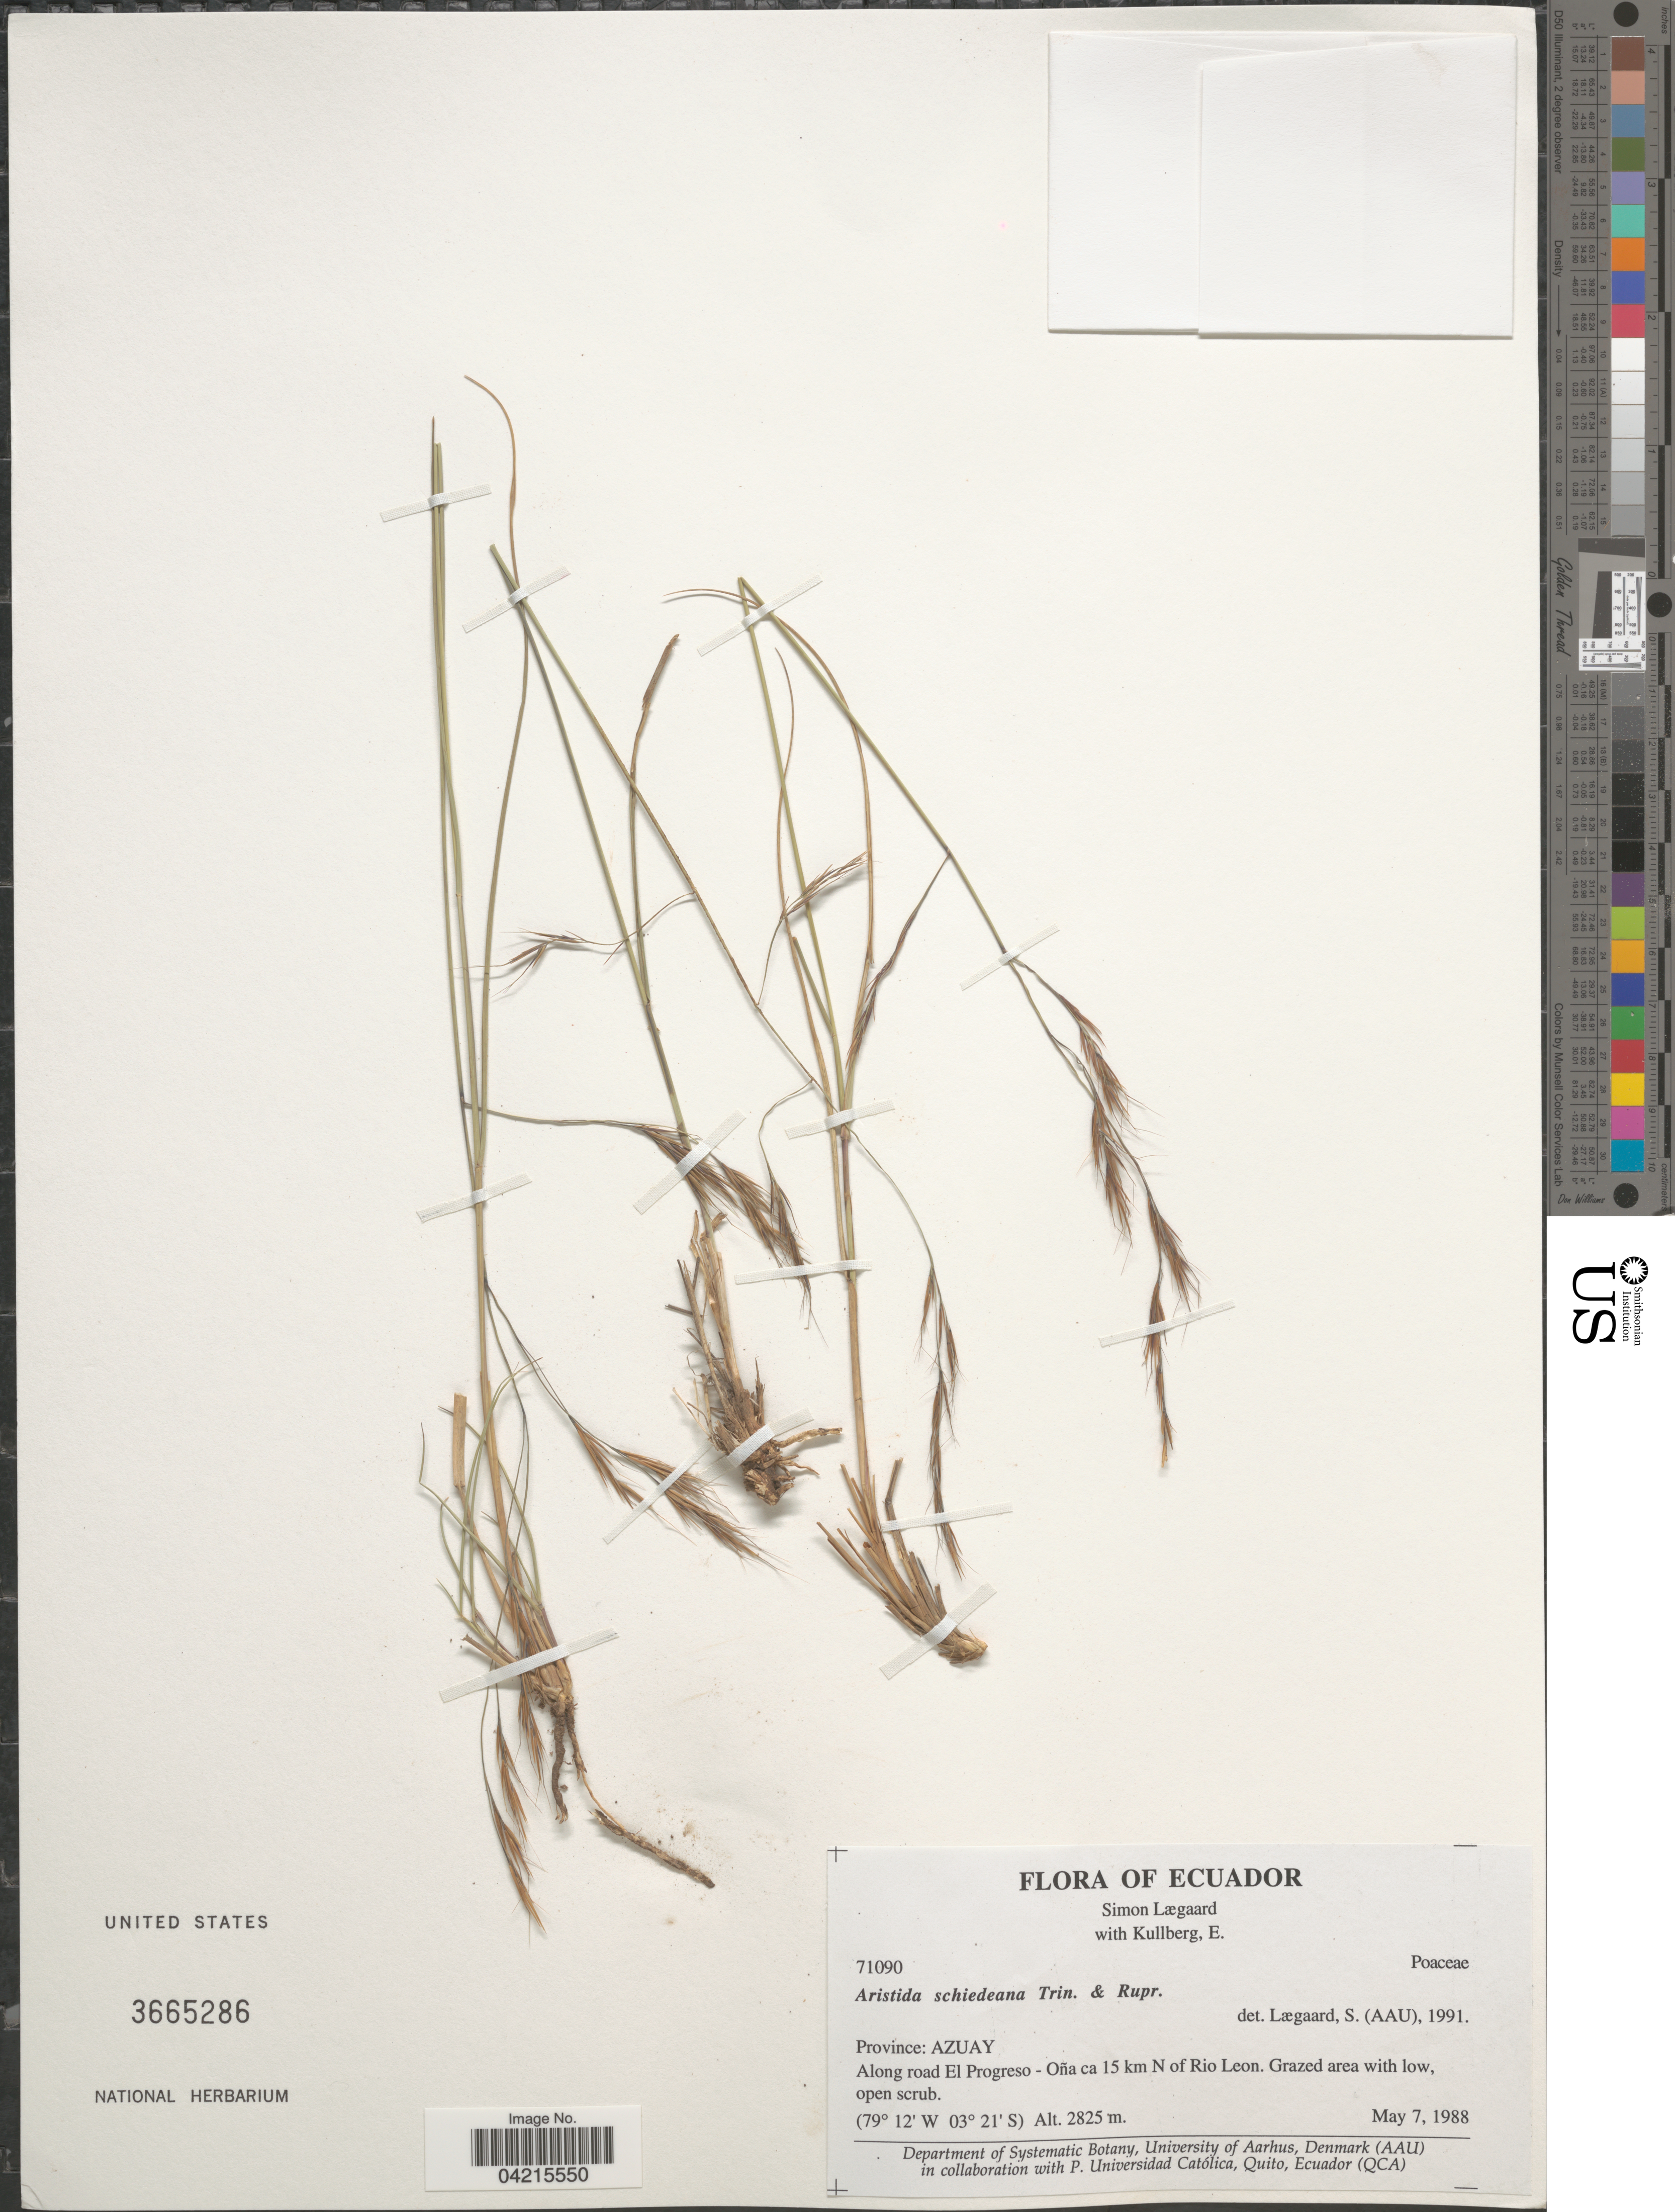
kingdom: Plantae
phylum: Tracheophyta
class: Liliopsida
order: Poales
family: Poaceae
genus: Aristida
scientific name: Aristida schiedeana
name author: Trin. & Rupr.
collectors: S. Lægaard & E. Kullberg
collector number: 71090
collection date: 1988-05-07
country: Ecuador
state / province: Azuay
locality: Along road El Progreso - Oña ca 15 km N of Rio Leon. Grazed area with low, open scrub.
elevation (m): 2825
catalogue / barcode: US 3665286